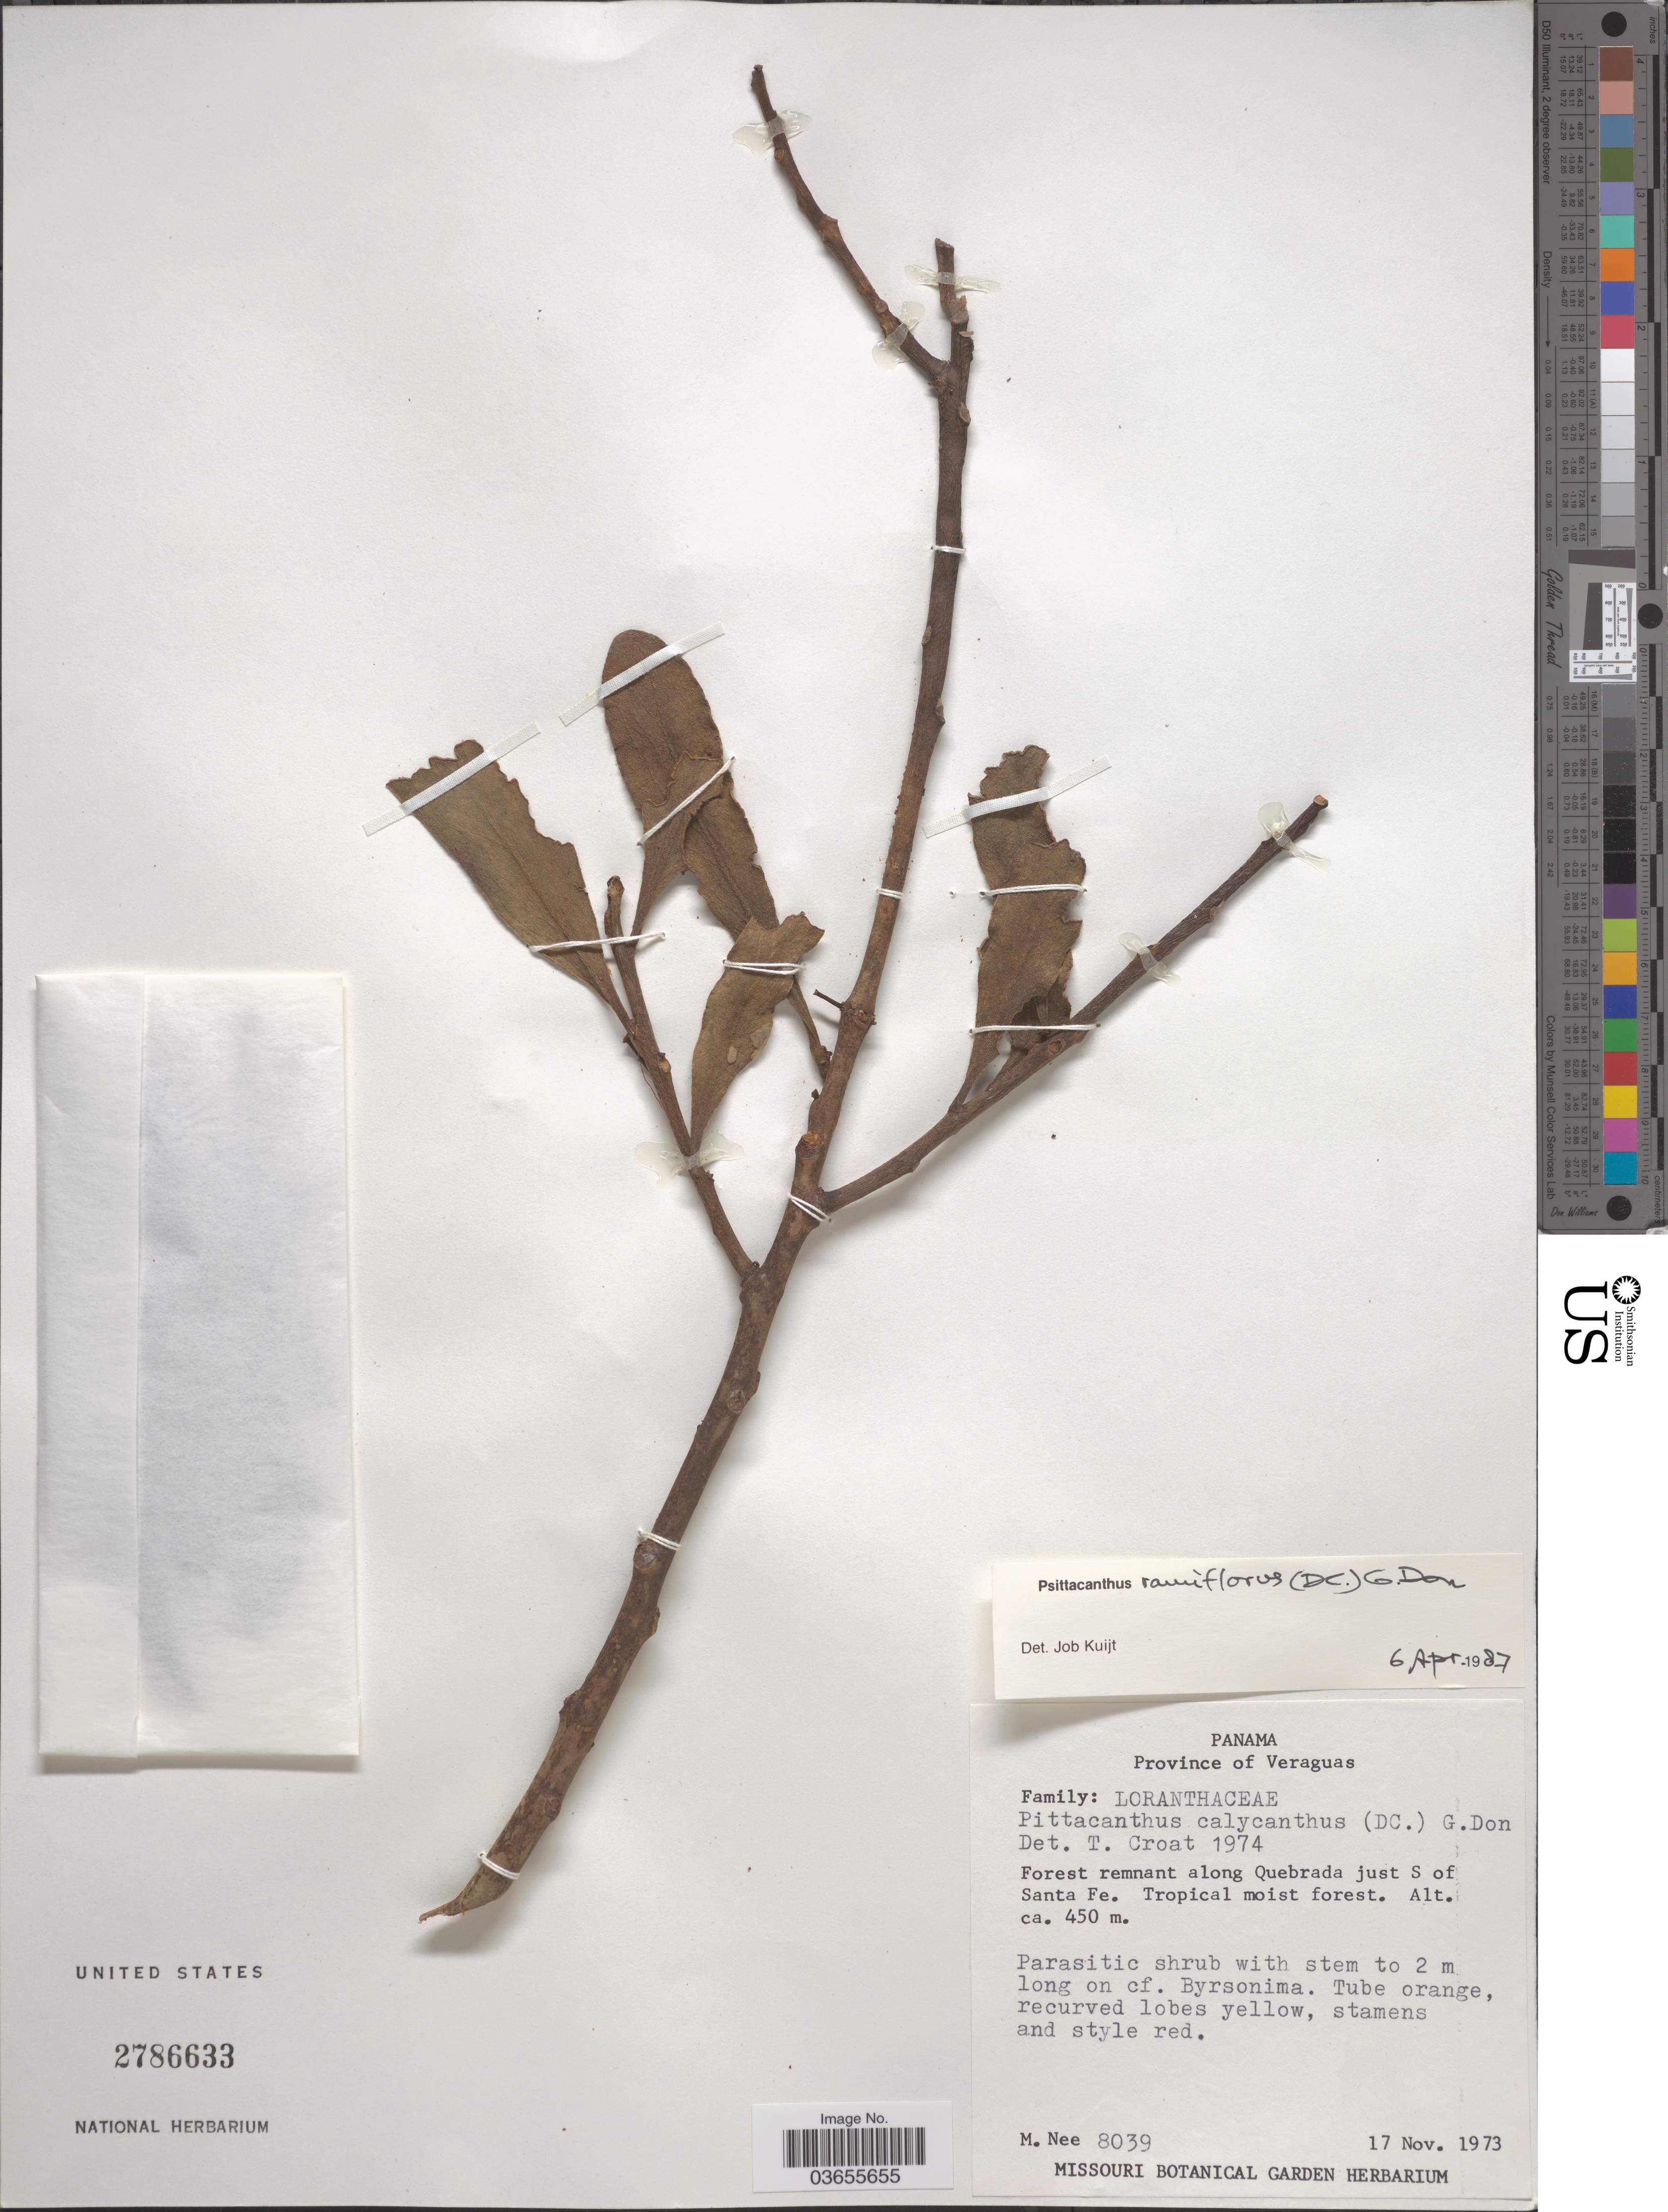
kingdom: Plantae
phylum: Tracheophyta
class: Magnoliopsida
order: Santalales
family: Loranthaceae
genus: Psittacanthus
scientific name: Psittacanthus ramiflorus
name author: (Moc. & Sessé ex DC.) G. Don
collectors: M. Nee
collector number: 8039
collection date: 1973-11-17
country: Panama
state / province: Veraguas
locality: Forest remnant along Quebrada just S of Santa Fe.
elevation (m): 450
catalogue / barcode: US 2786633